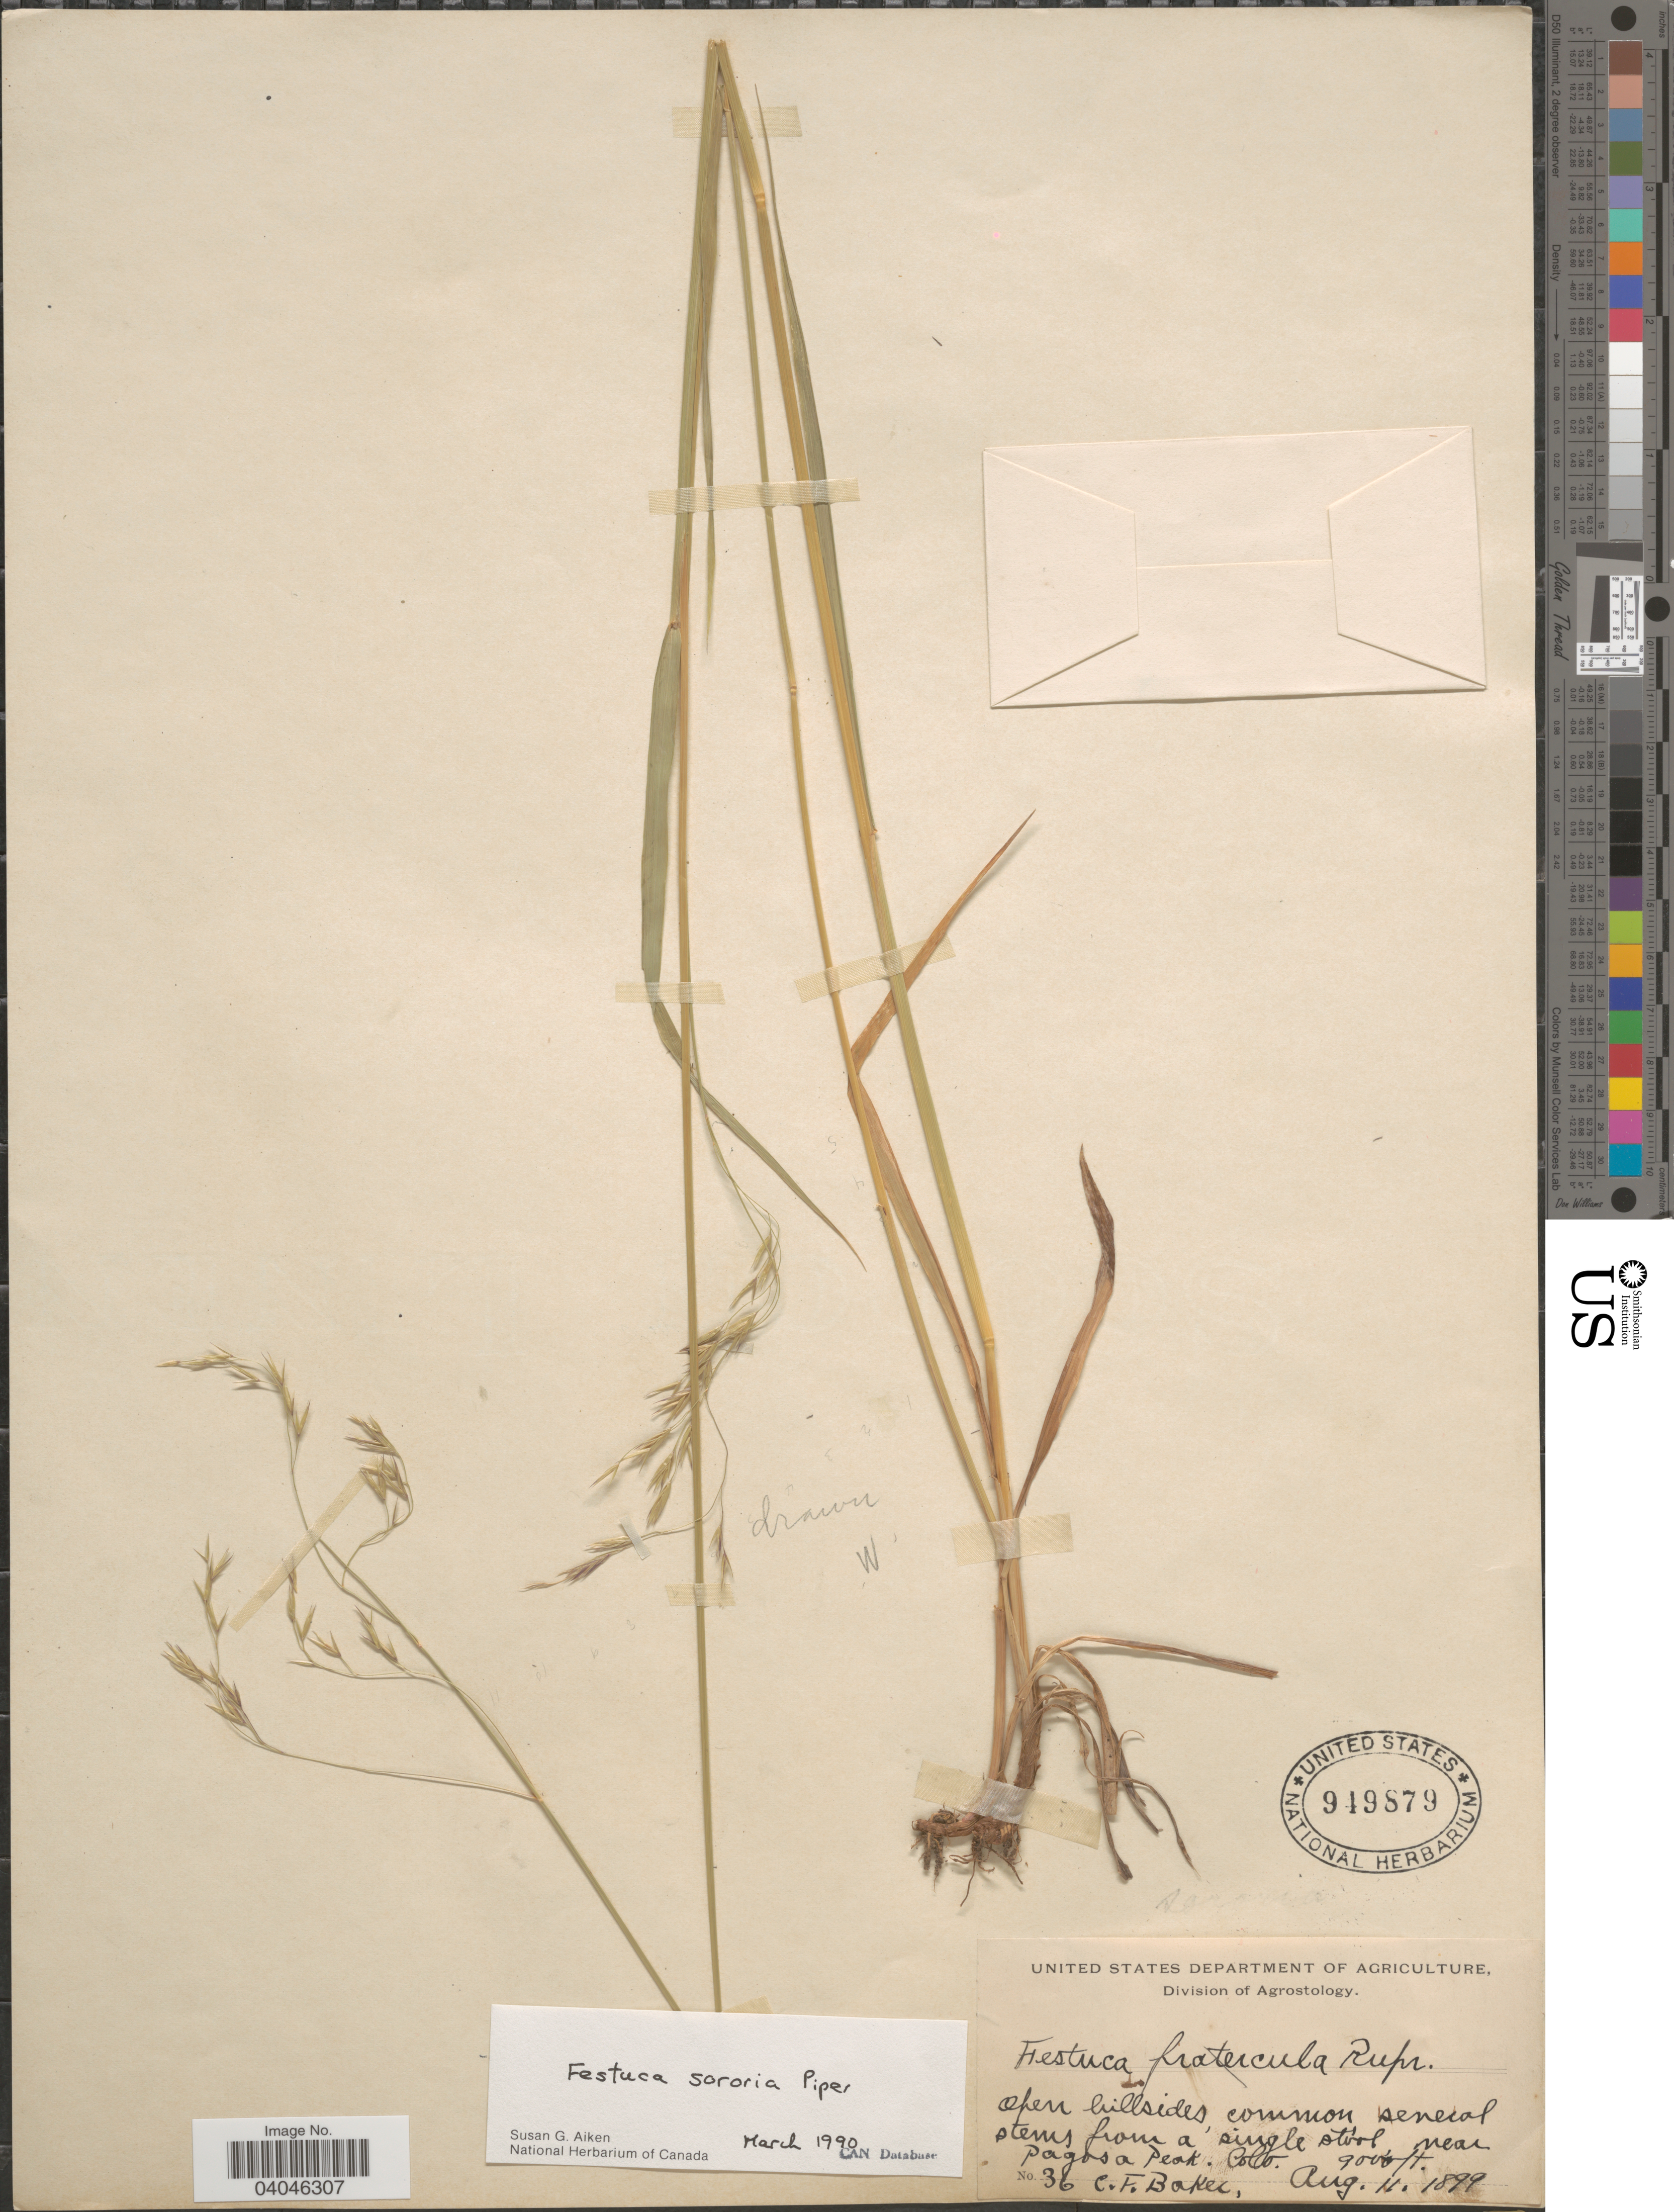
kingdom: Plantae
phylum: Tracheophyta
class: Liliopsida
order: Poales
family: Poaceae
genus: Festuca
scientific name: Festuca sororia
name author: Piper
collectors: C. F. Baker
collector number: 36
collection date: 1899-08-11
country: United States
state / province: Colorado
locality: Near Pagosa Peak.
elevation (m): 2743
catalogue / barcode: US 949879